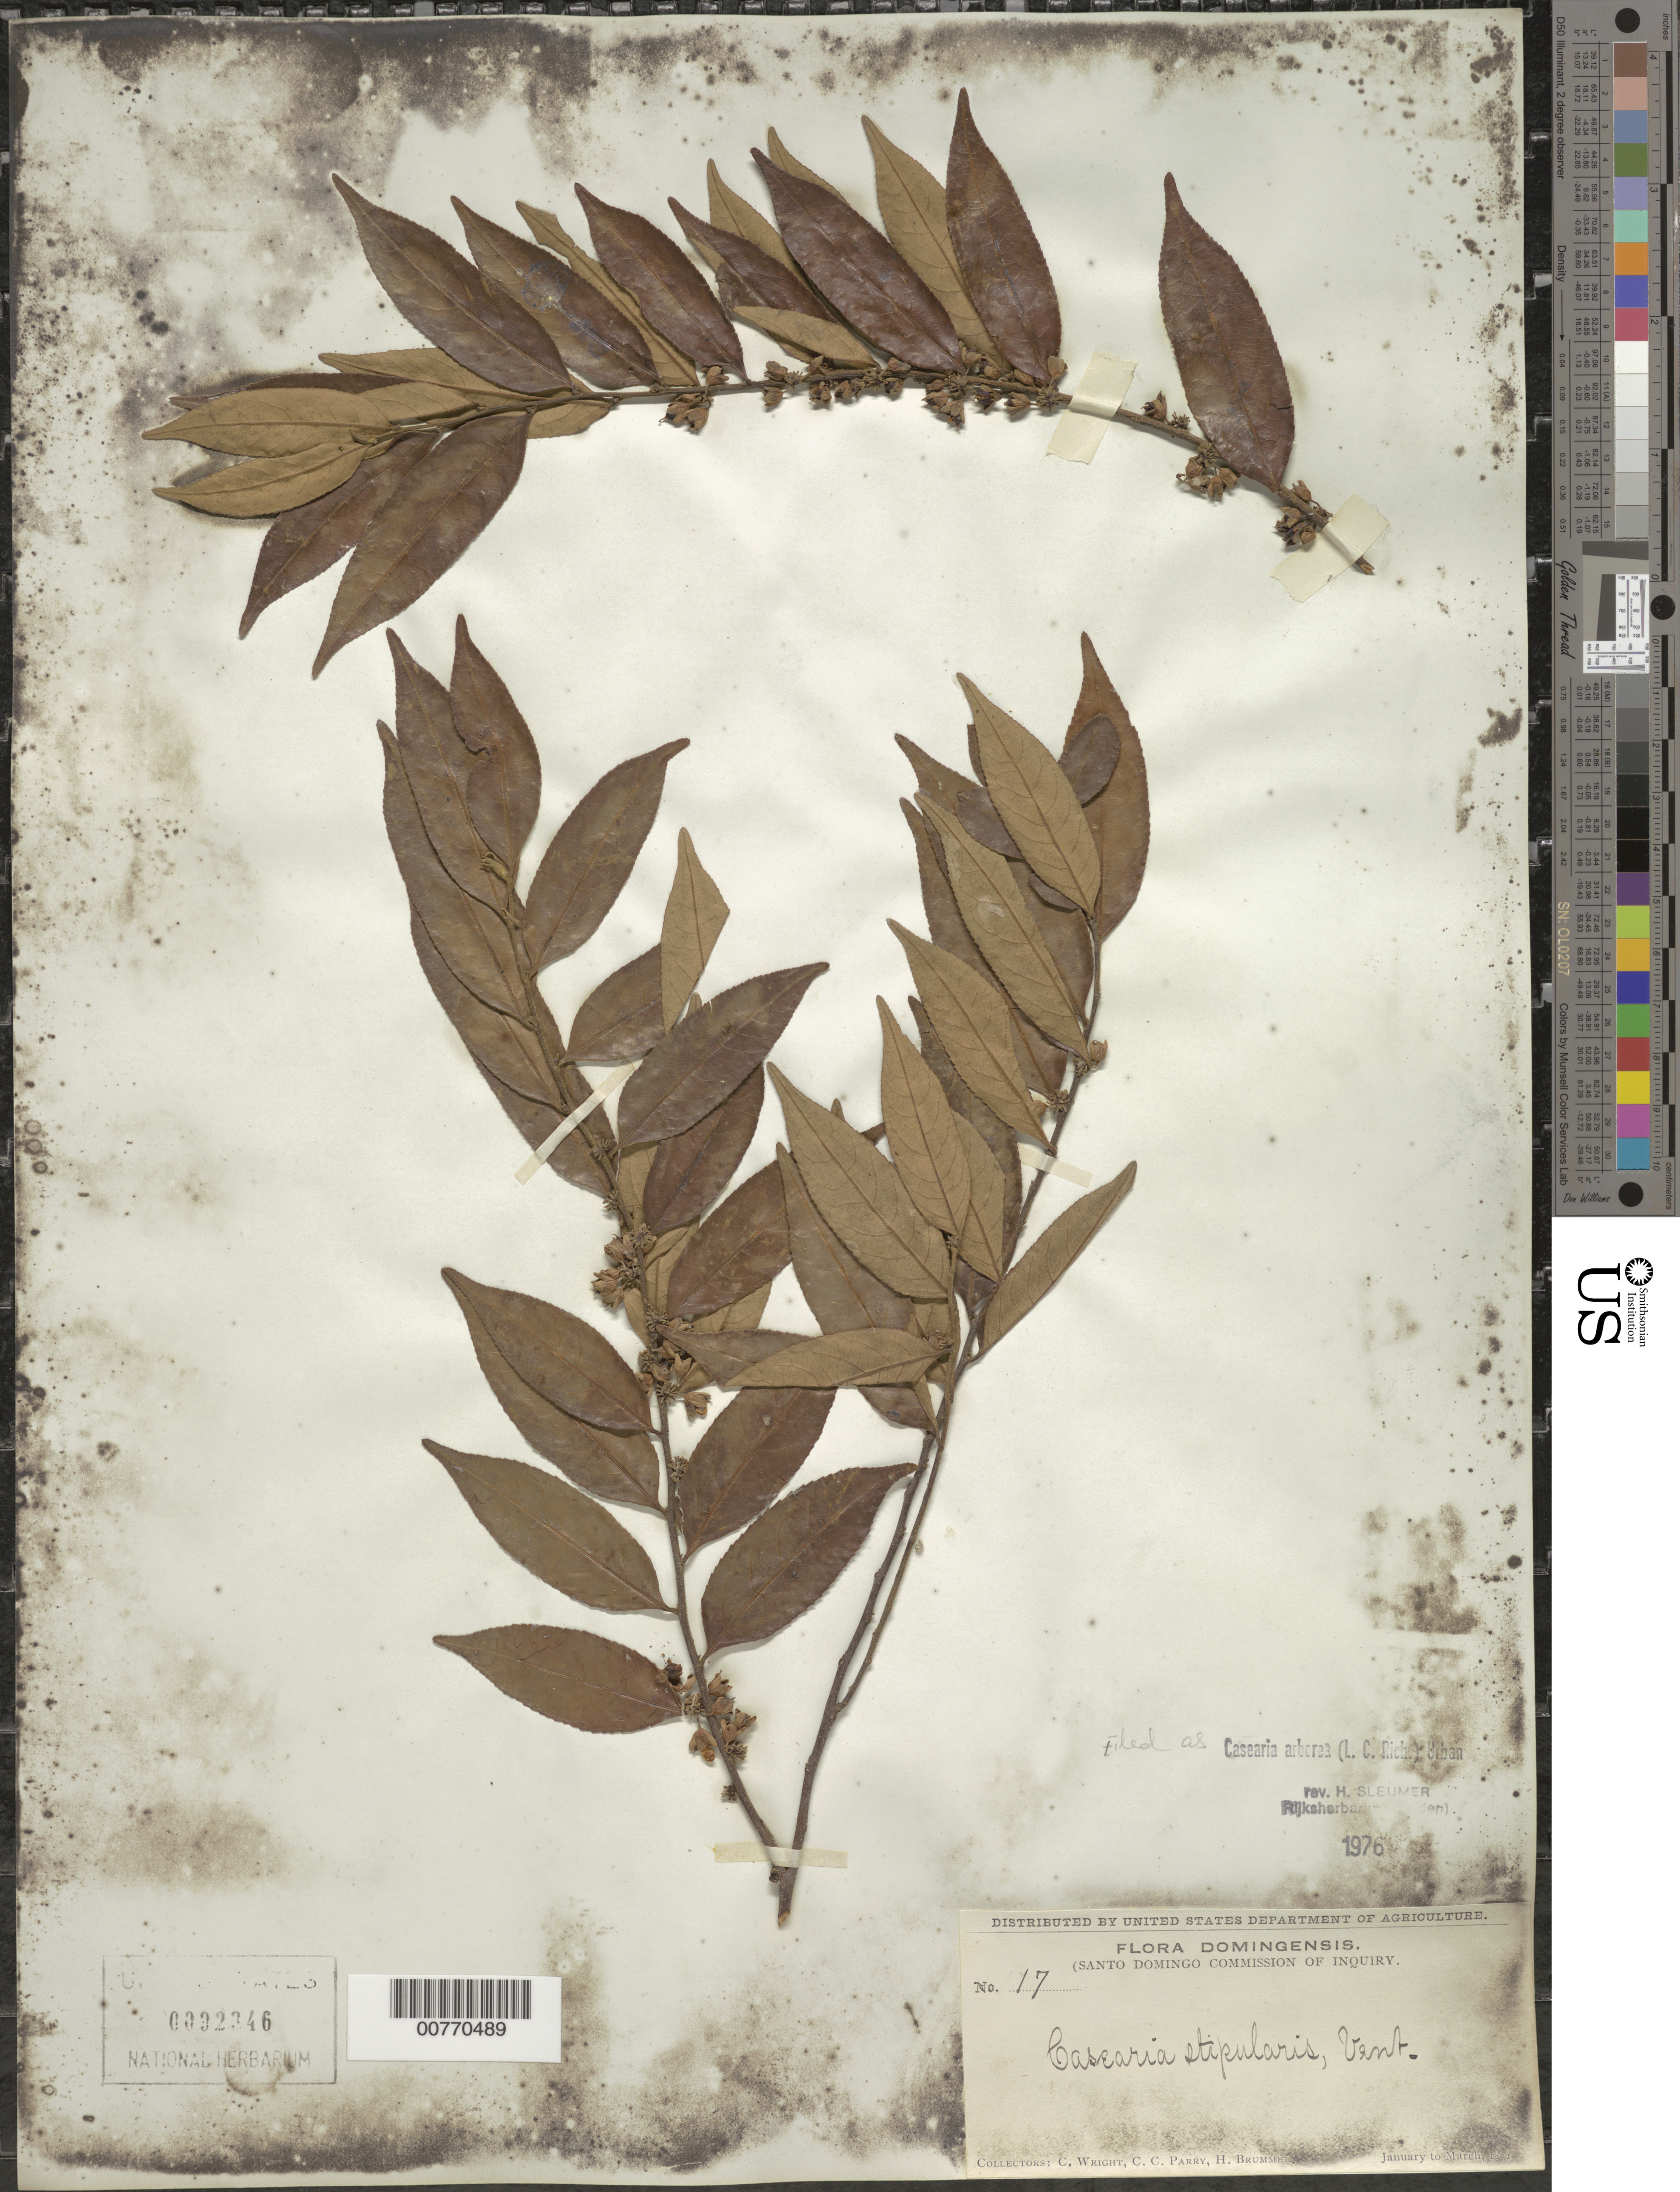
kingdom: Plantae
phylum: Tracheophyta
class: Magnoliopsida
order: Malpighiales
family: Salicaceae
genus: Casearia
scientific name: Casearia arborea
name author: (Rich.) Urb.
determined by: Sleumer, H. O.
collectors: C. Wright, C. C. Parry & H. Brummel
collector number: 17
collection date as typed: Jan 1871 to -- Mar 1871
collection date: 1871-01/1871-03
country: Dominican Republic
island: Hispaniola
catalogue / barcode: US 92346